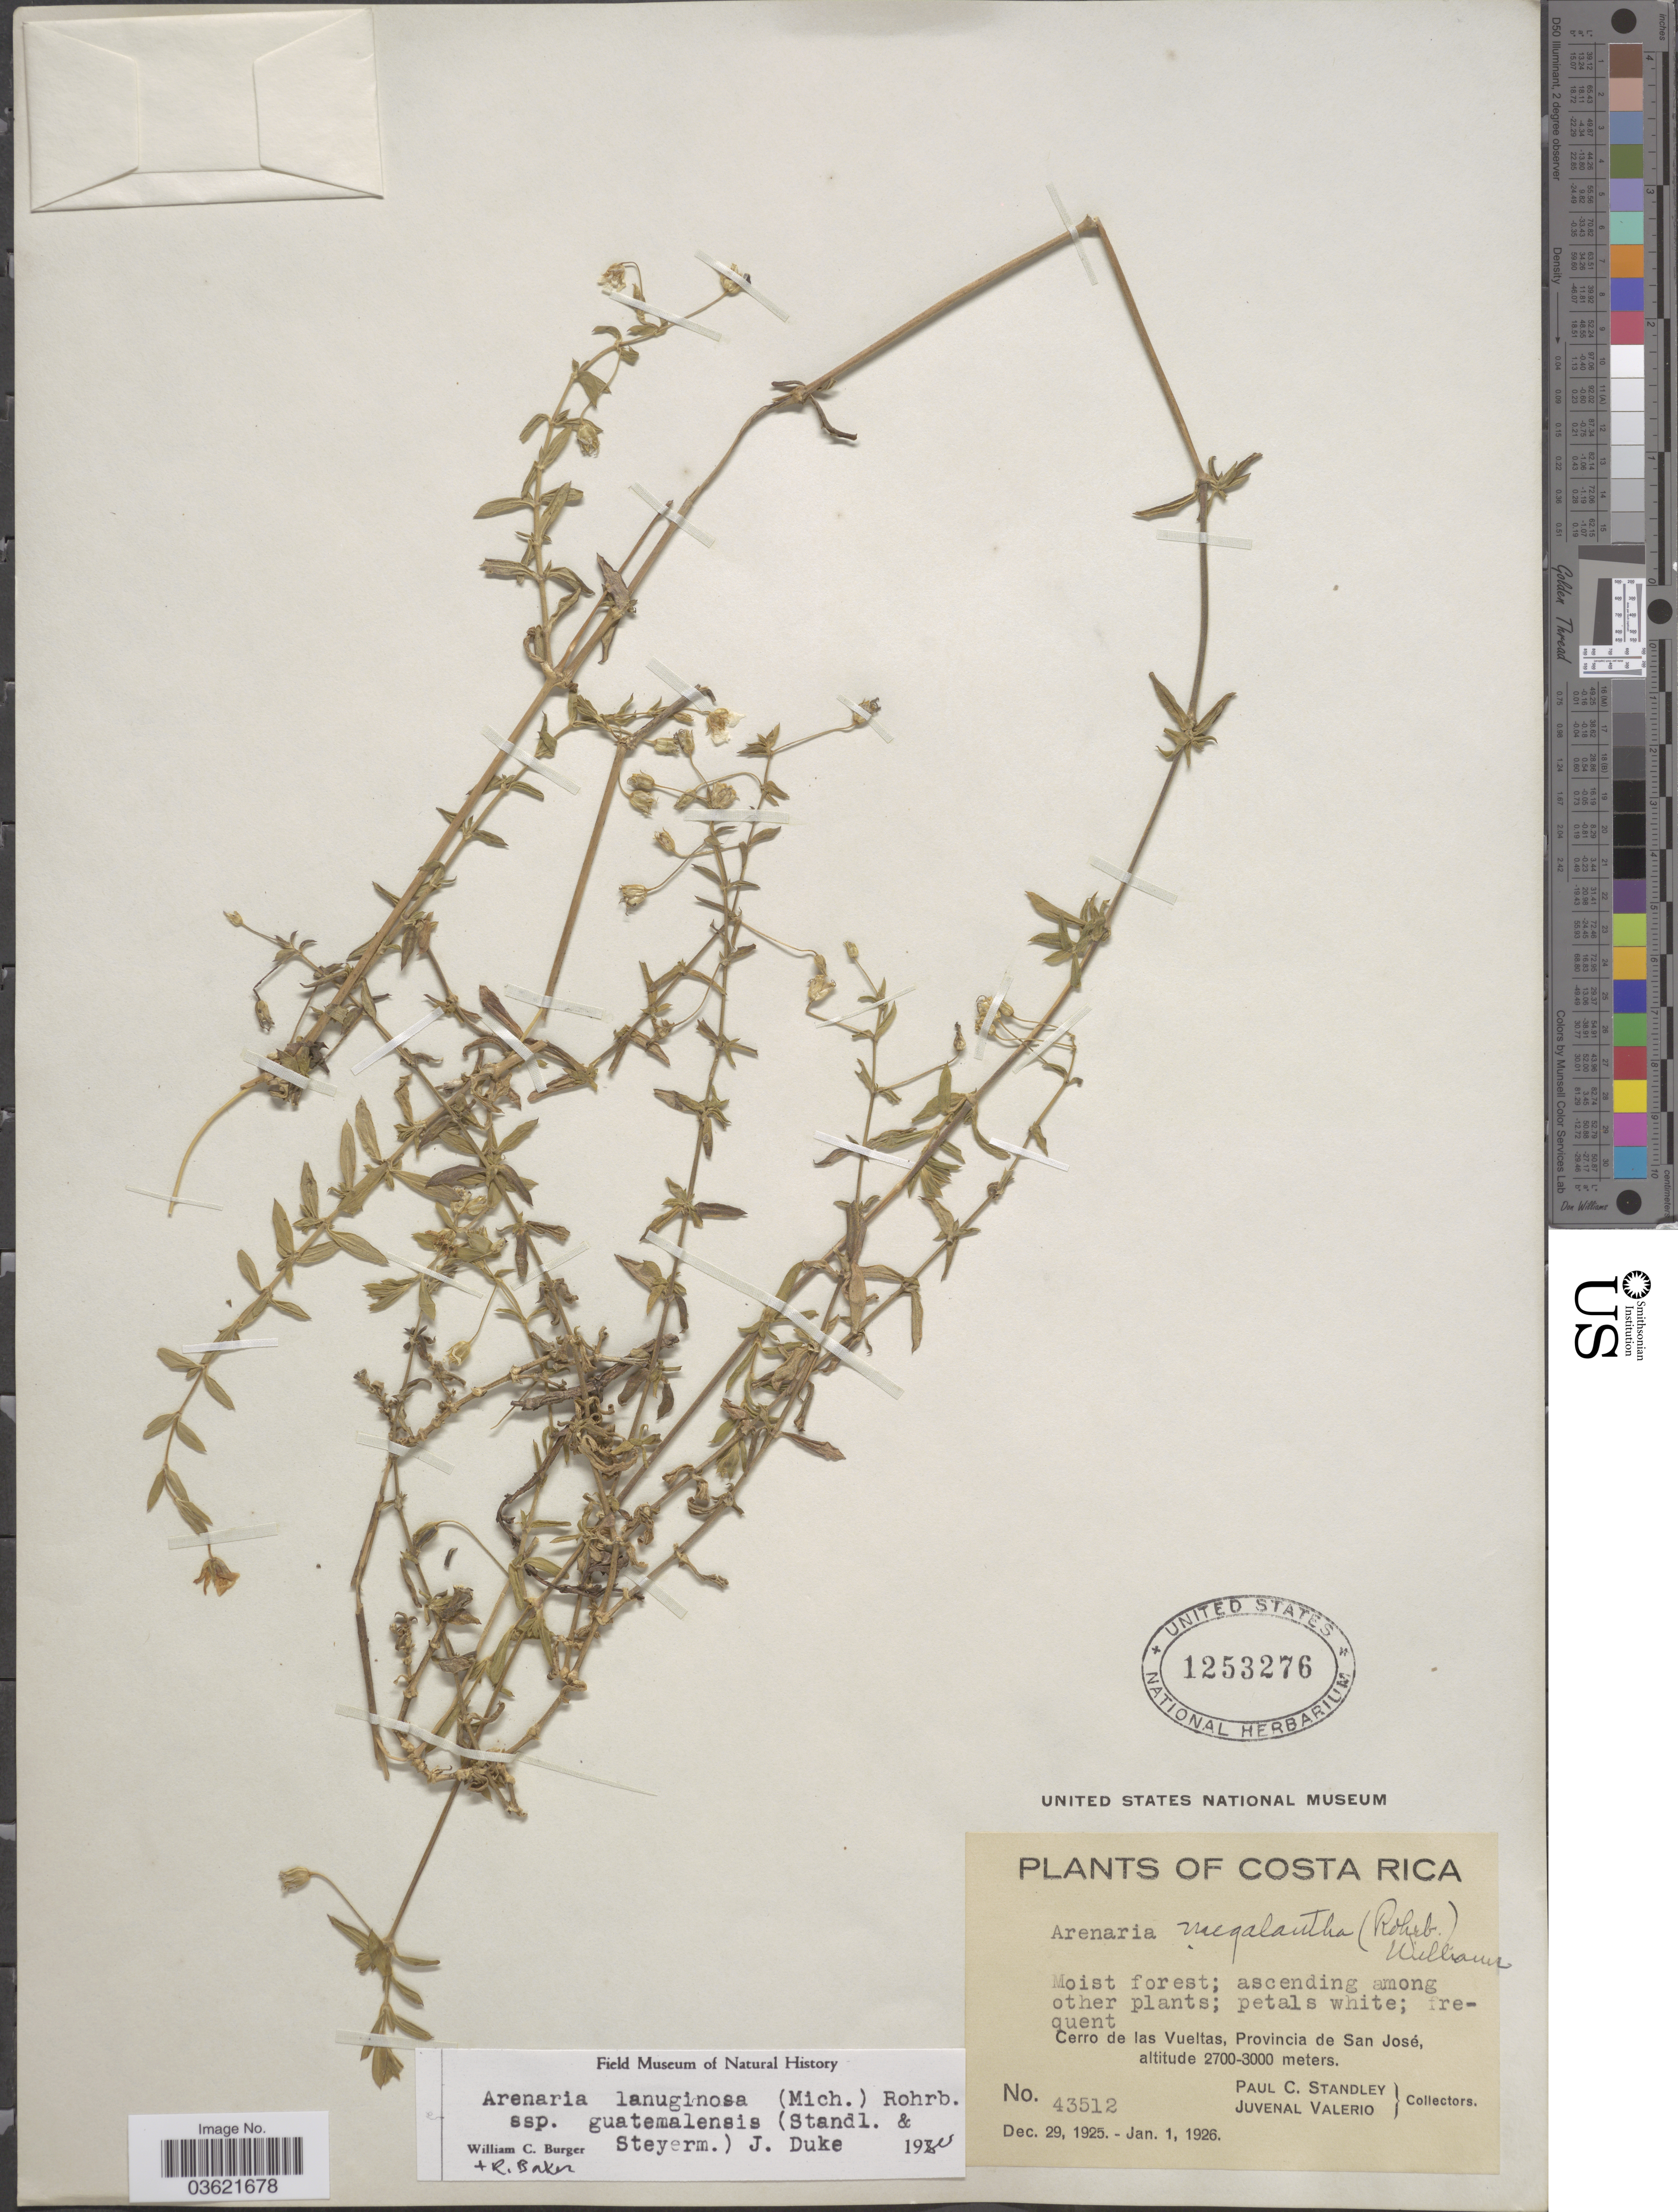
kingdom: Plantae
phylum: Tracheophyta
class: Magnoliopsida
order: Caryophyllales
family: Caryophyllaceae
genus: Arenaria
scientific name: Arenaria lanuginosa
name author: (Michx.) Rohrb.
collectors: P. C. Standley & J. Valerio R.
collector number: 43512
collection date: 1925-12-29/1926-01-01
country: Costa Rica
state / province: San José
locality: Cerro de las Vueltas.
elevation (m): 2700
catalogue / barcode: US 1253276